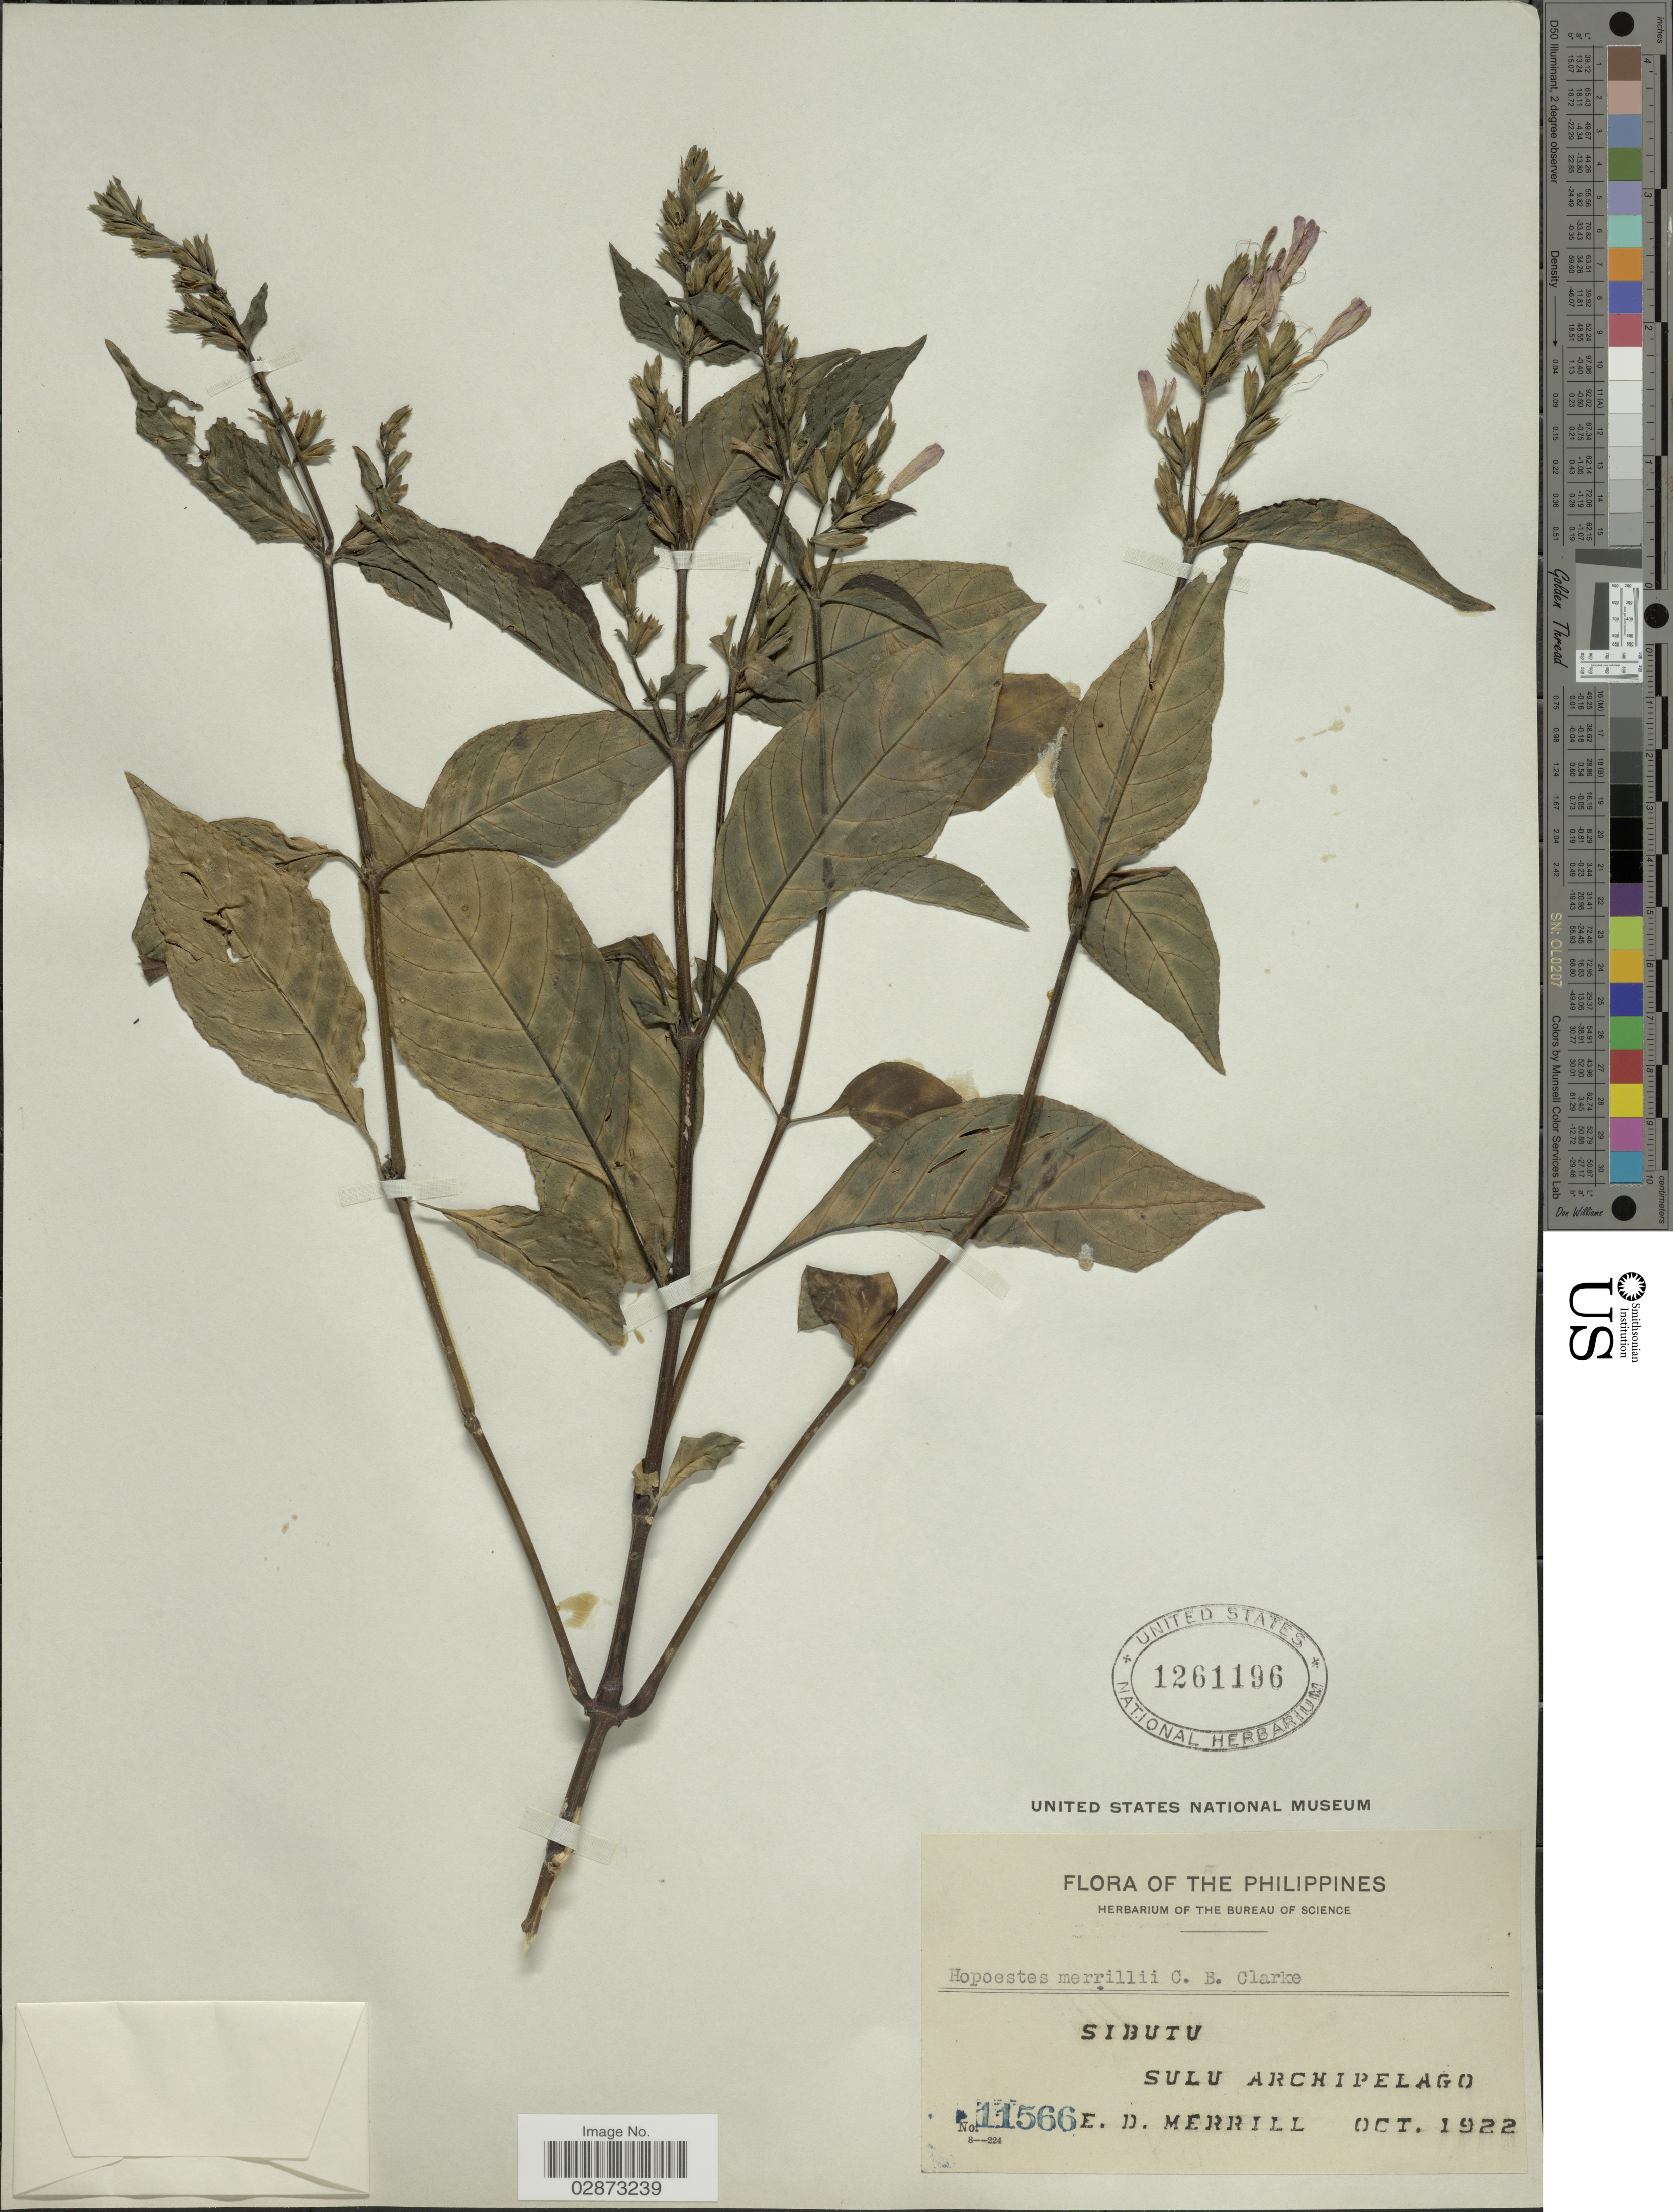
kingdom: Plantae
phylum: Tracheophyta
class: Magnoliopsida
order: Lamiales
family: Acanthaceae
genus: Hypoestes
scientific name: Hypoestes merrillii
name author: C.B. Clarke ex Elmer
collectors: E. D. Merrill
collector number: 11566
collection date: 1922-10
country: Philippines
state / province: Muslim Mindanao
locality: Sibutu. Sulu Archipelago.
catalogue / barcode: US 1261196